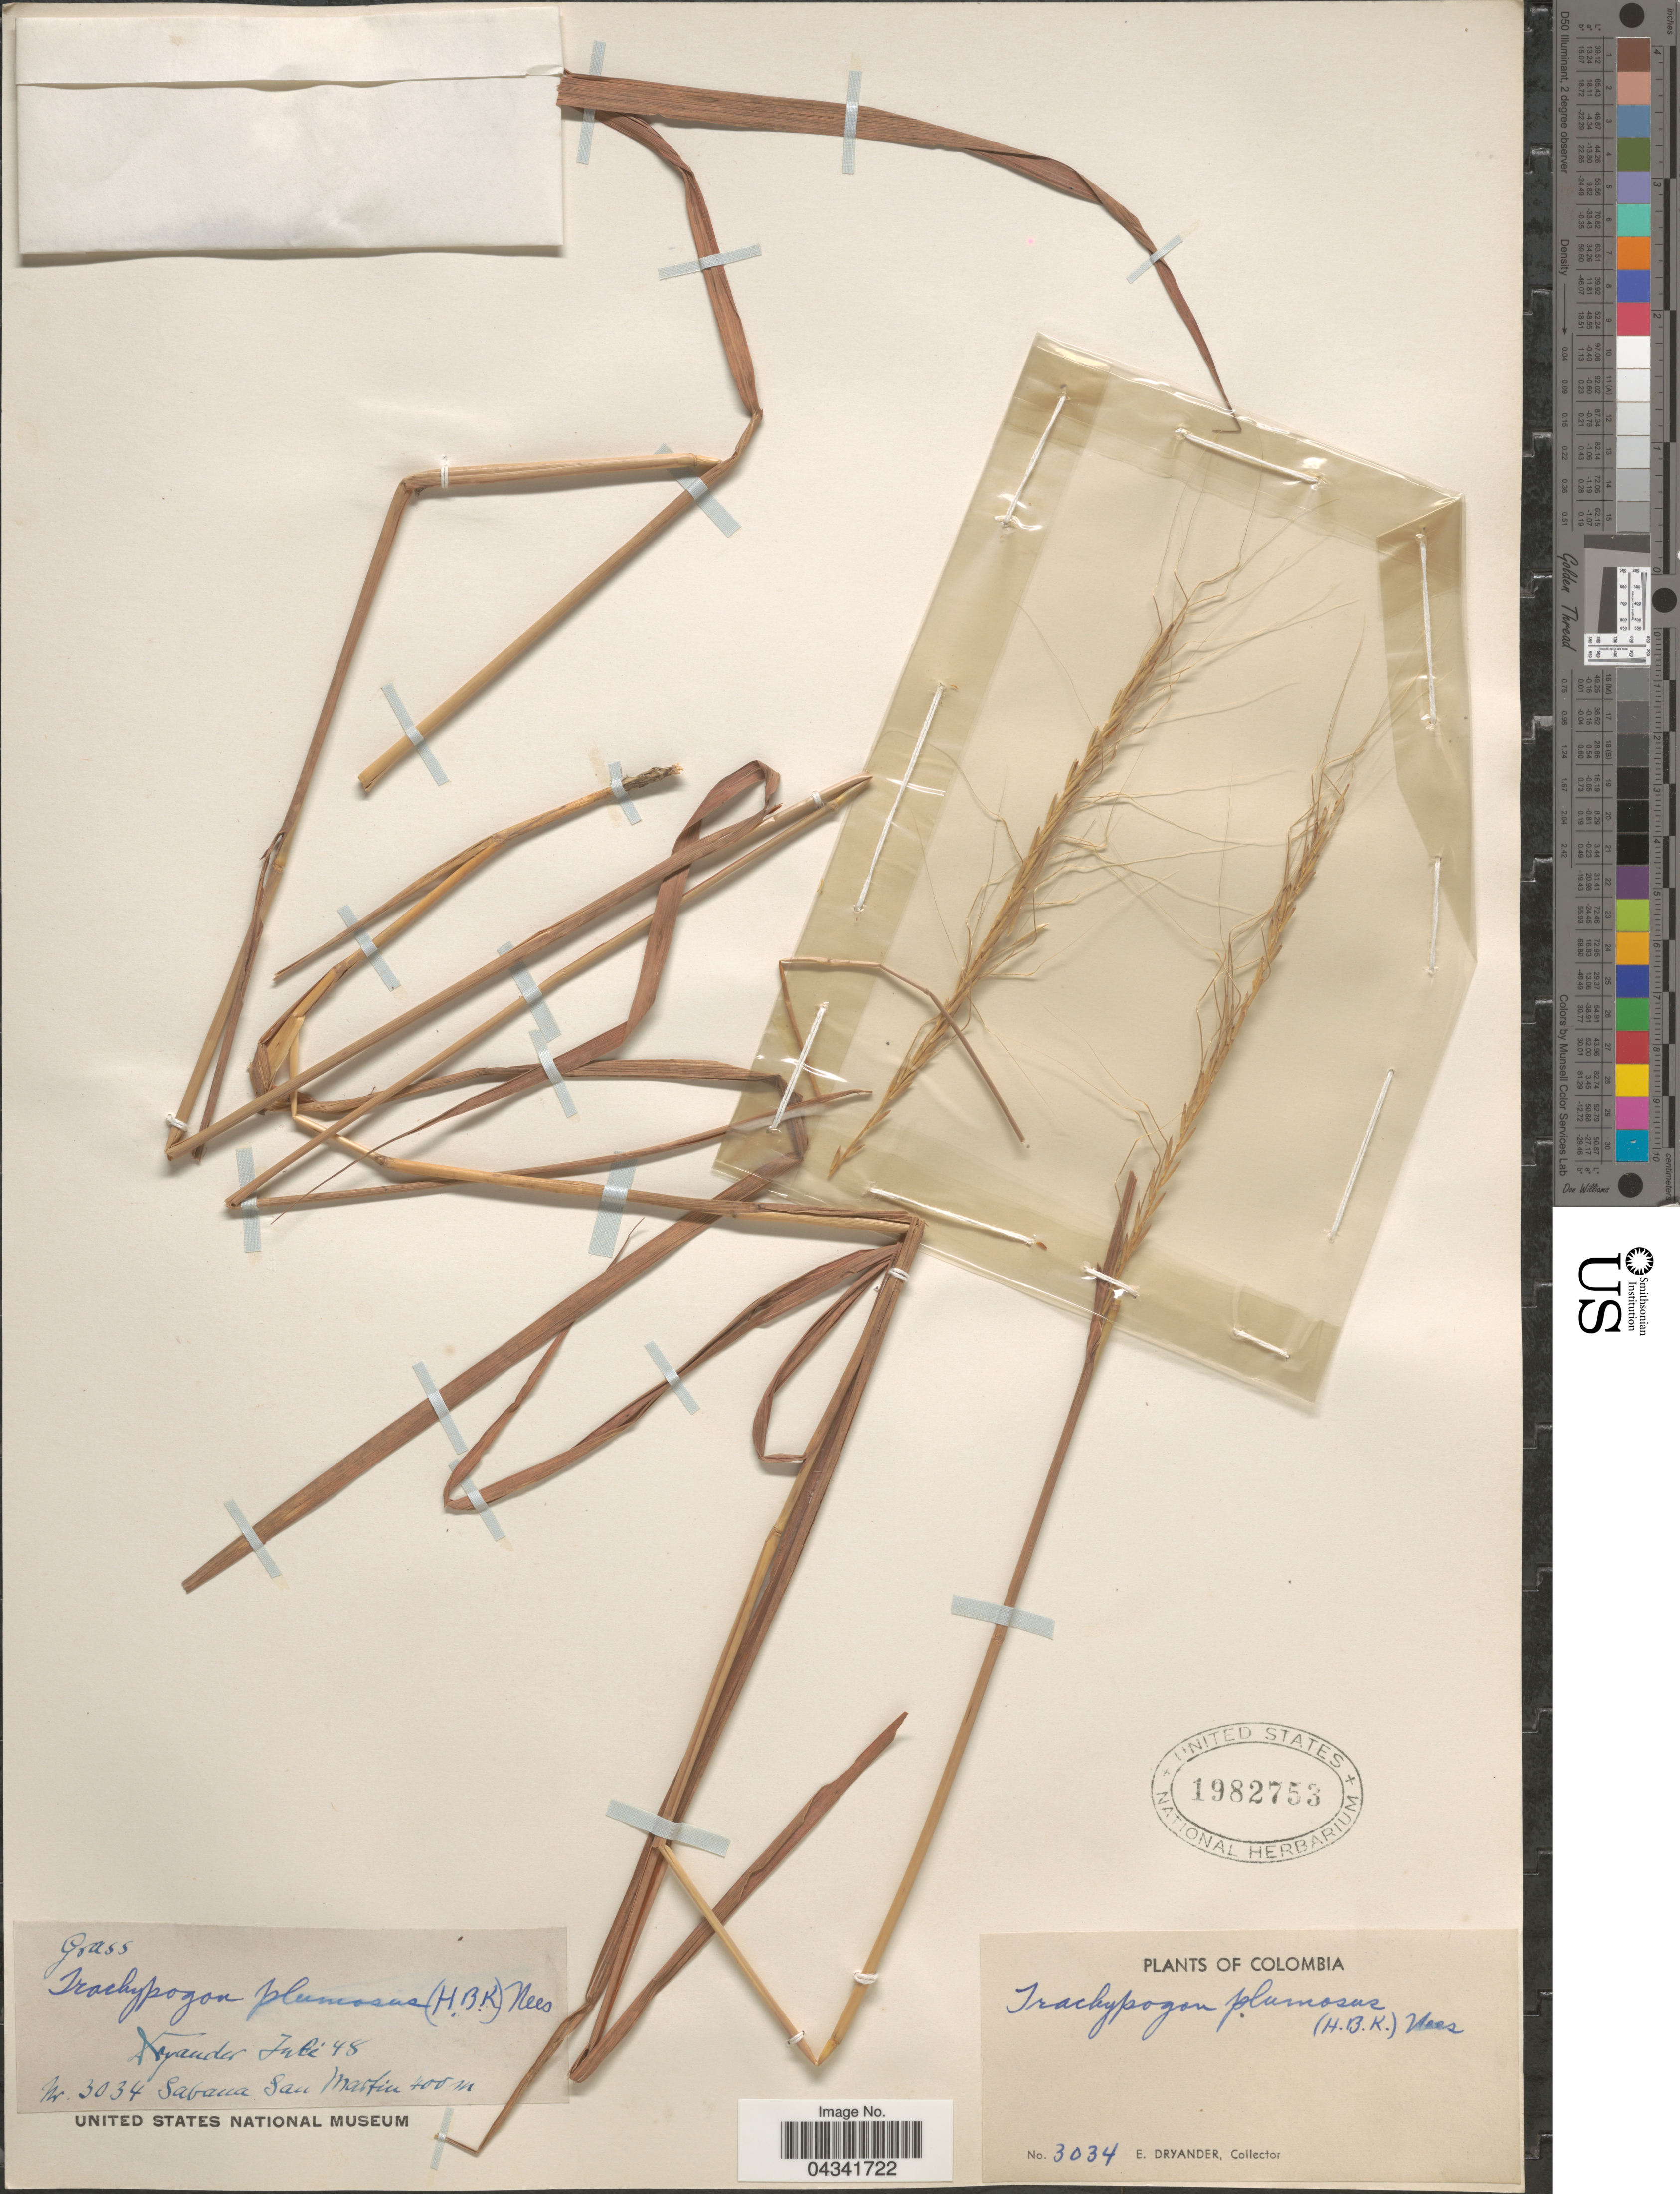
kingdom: Plantae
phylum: Tracheophyta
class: Liliopsida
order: Poales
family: Poaceae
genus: Trachypogon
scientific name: Trachypogon spicatus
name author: (L. f.) Kuntze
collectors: E. Dryander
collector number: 3034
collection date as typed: Transcribed d/m/y: /7/48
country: Colombia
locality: Sabana San Martin.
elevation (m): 400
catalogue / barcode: US 1982753